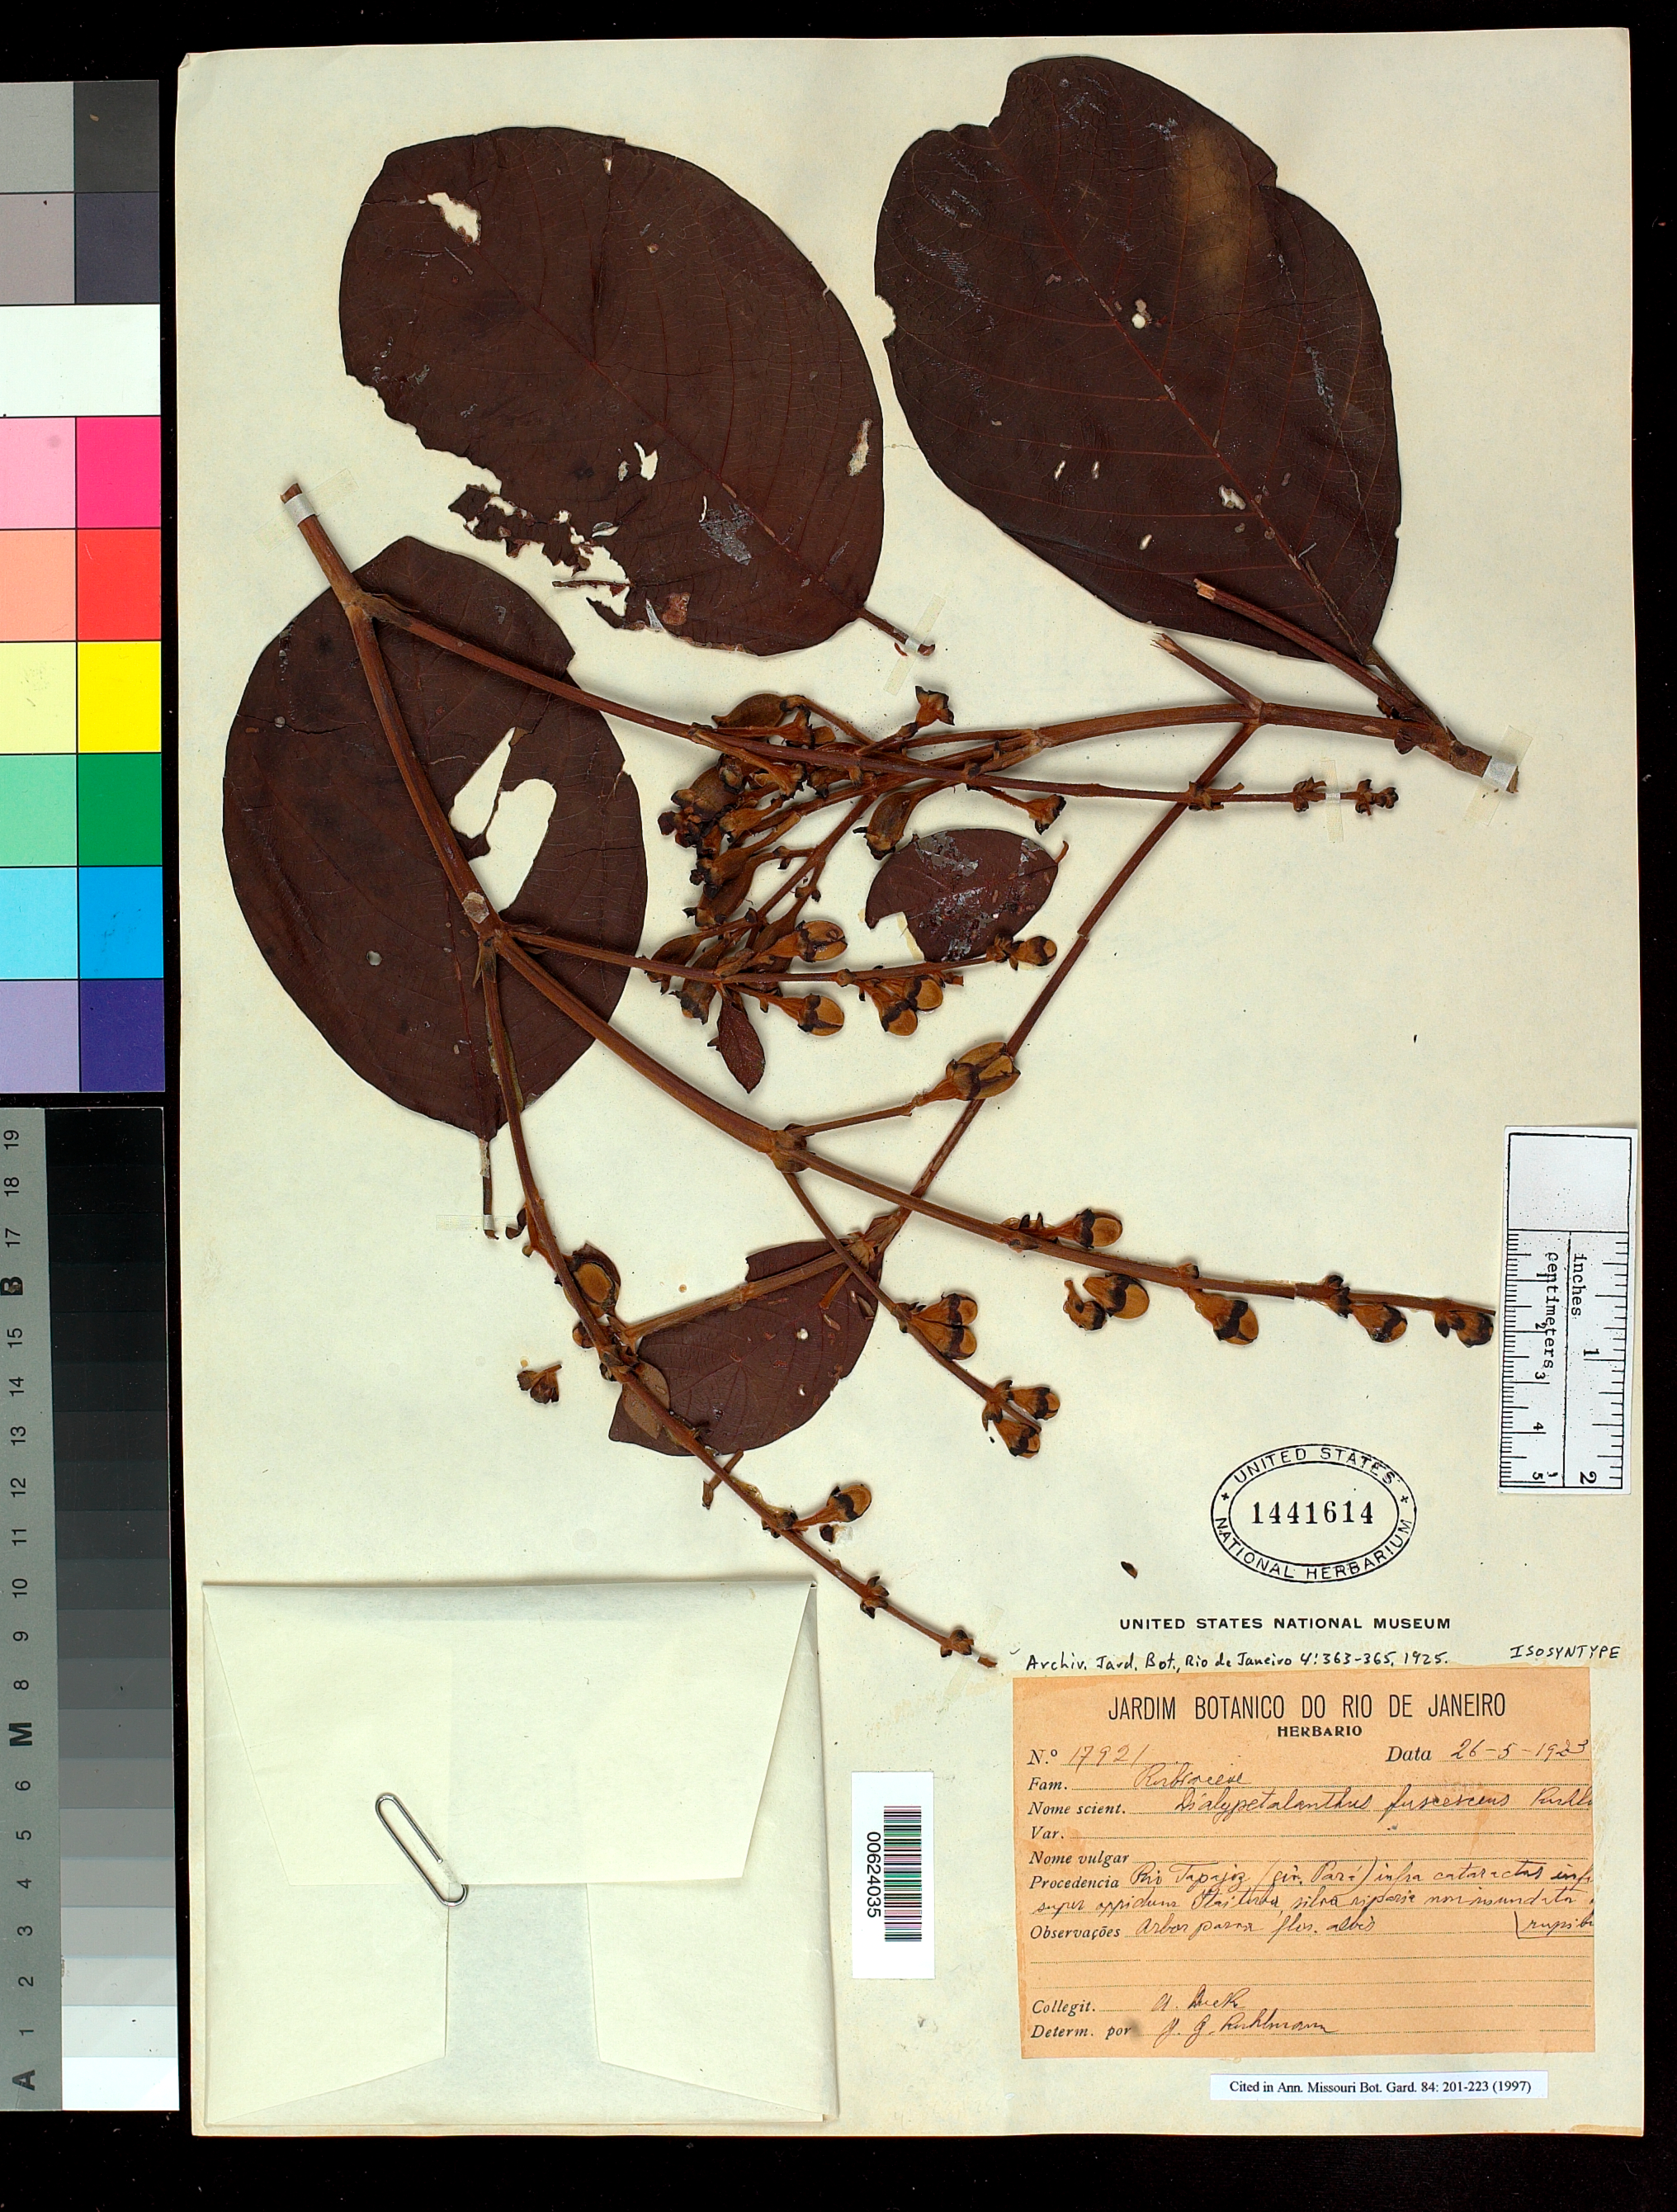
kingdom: Plantae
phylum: Tracheophyta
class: Magnoliopsida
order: Gentianales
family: Rubiaceae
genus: Dialypetalanthus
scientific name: Dialypetalanthus fuscescens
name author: Kuhlm.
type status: Isosyntype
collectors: J. G. Kuhlmann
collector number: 17921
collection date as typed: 26 May 1923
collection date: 1923-05-26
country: Brazil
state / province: Pará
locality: Rio Tapajoz, infra cataractus, super appiduns itaritoro.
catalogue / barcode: US 1441614